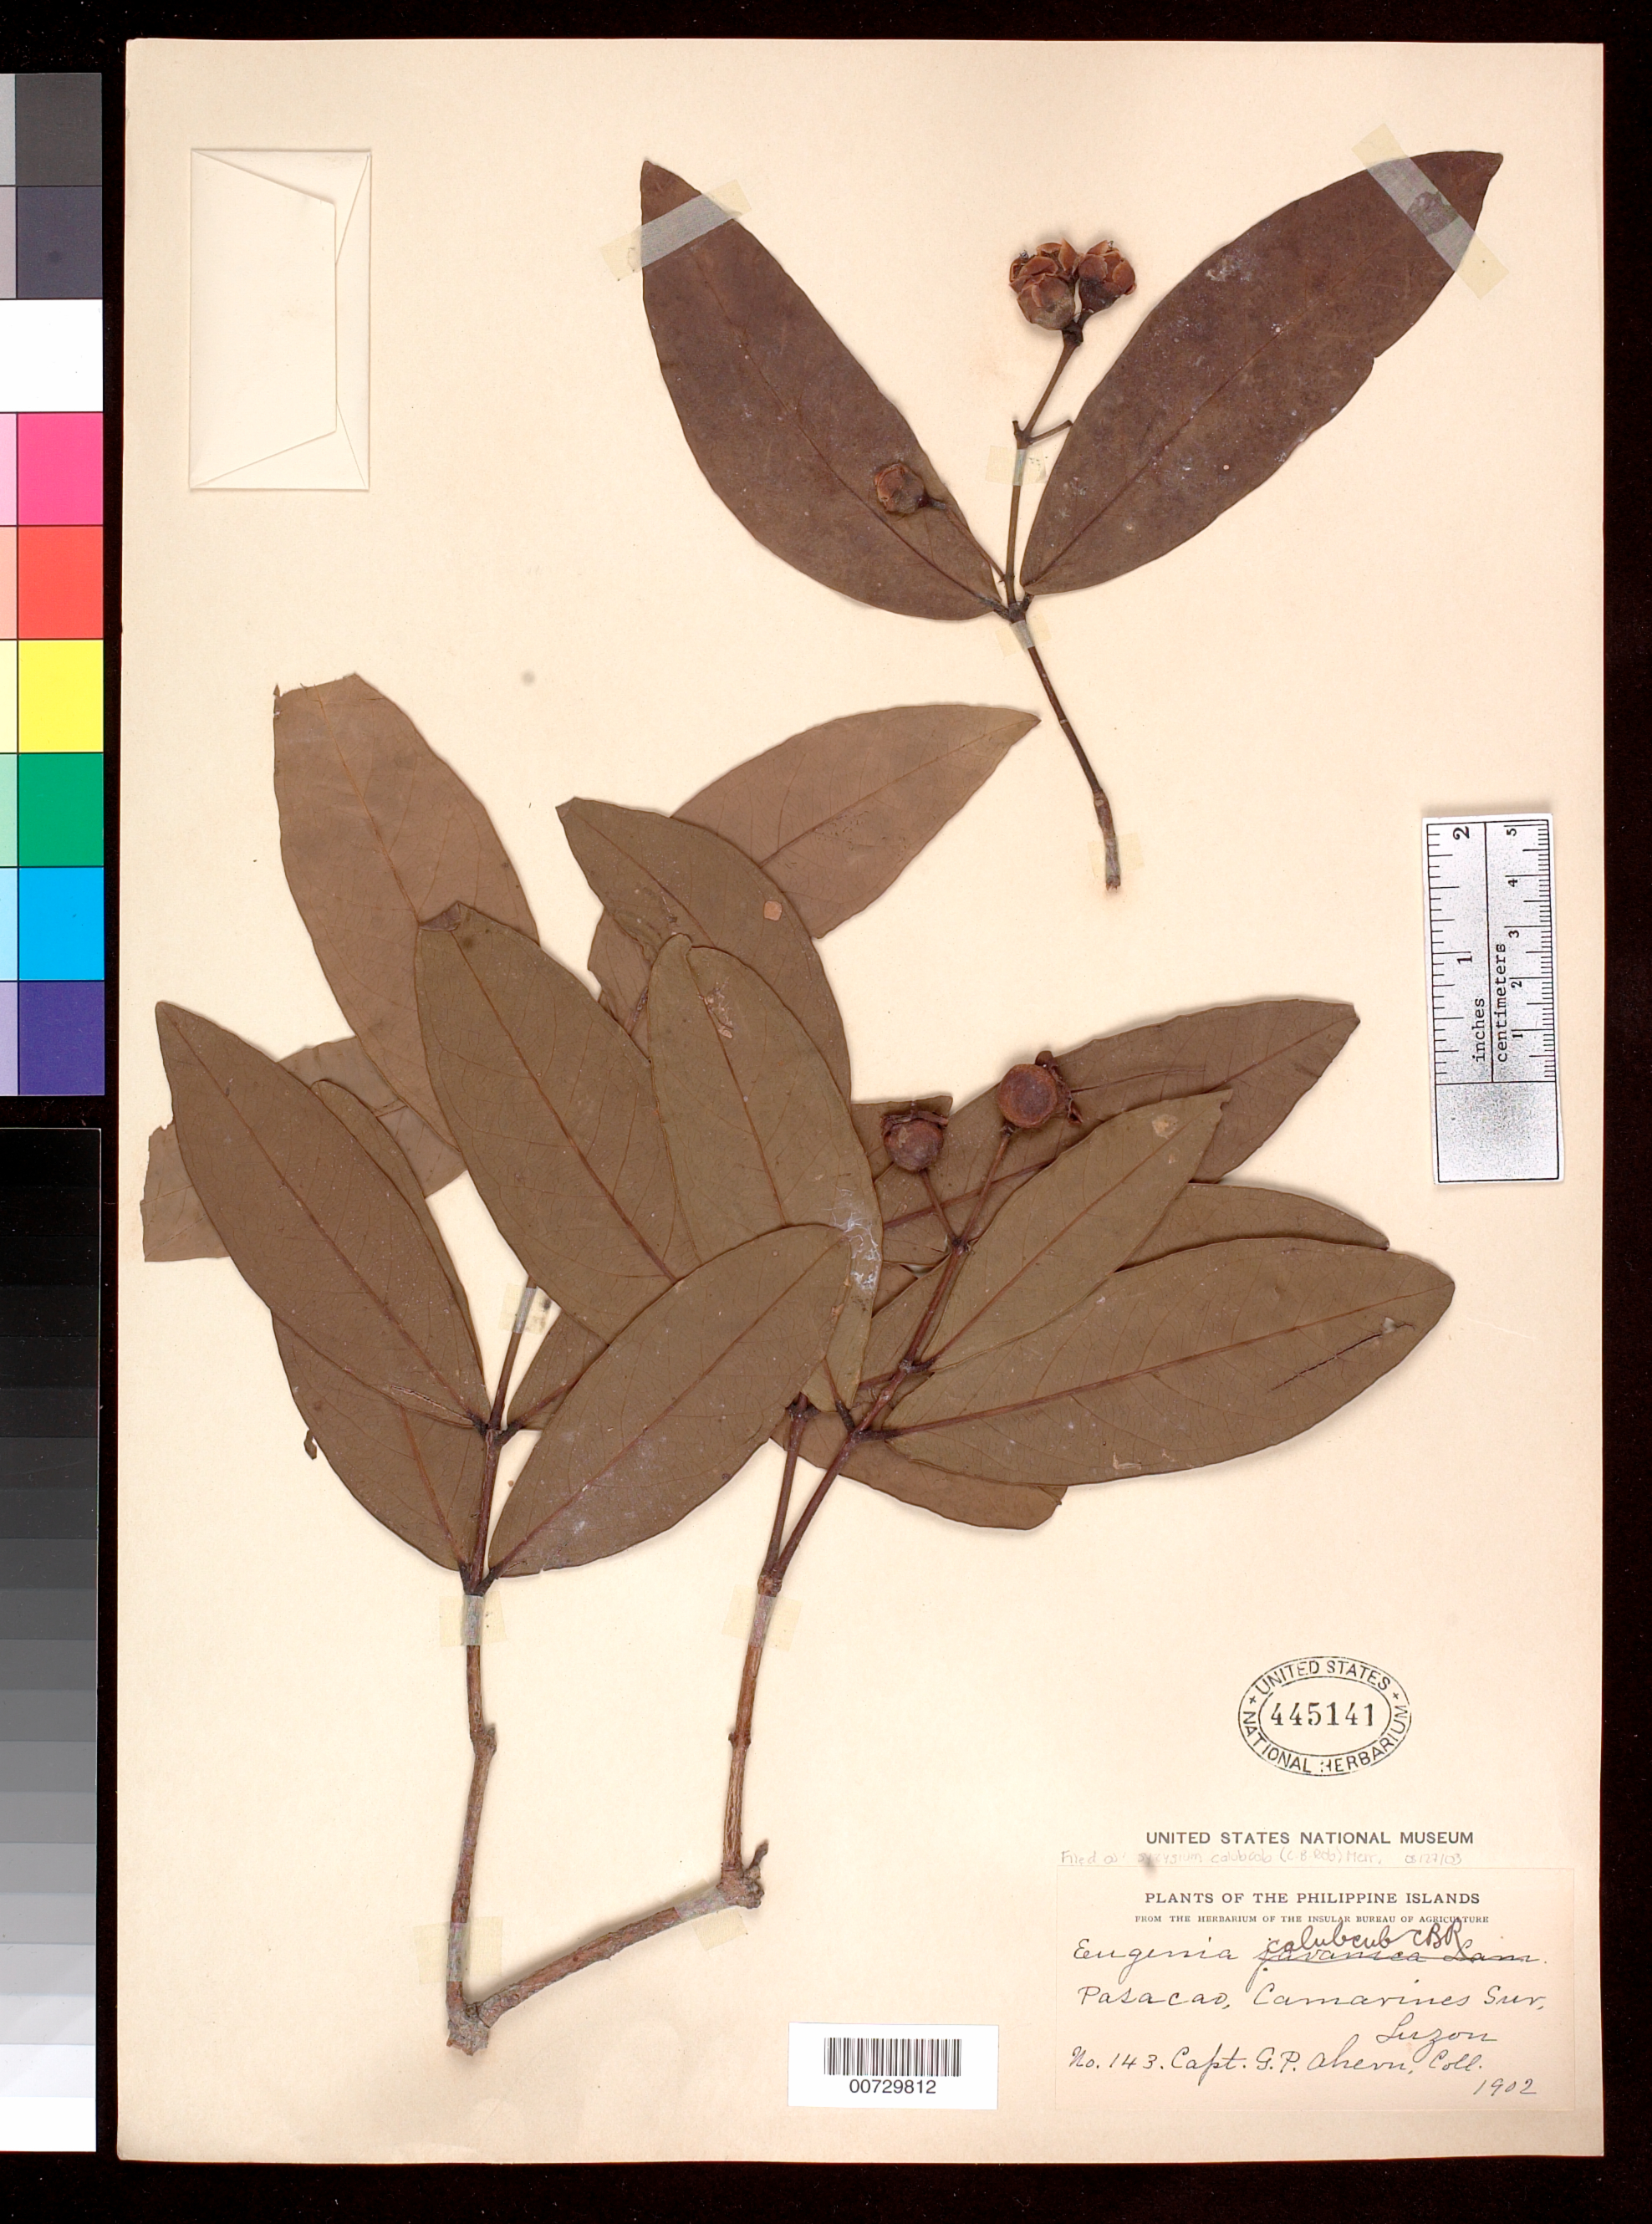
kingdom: Plantae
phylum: Tracheophyta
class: Magnoliopsida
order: Myrtales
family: Myrtaceae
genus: Syzygium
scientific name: Syzygium calubcob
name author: (C.B. Rob.) Merr.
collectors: G. Ahern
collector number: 143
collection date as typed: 1902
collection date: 1902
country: Philippines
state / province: Bicol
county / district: Camarines Sur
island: Luzon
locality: Pasacao.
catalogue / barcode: US 445141